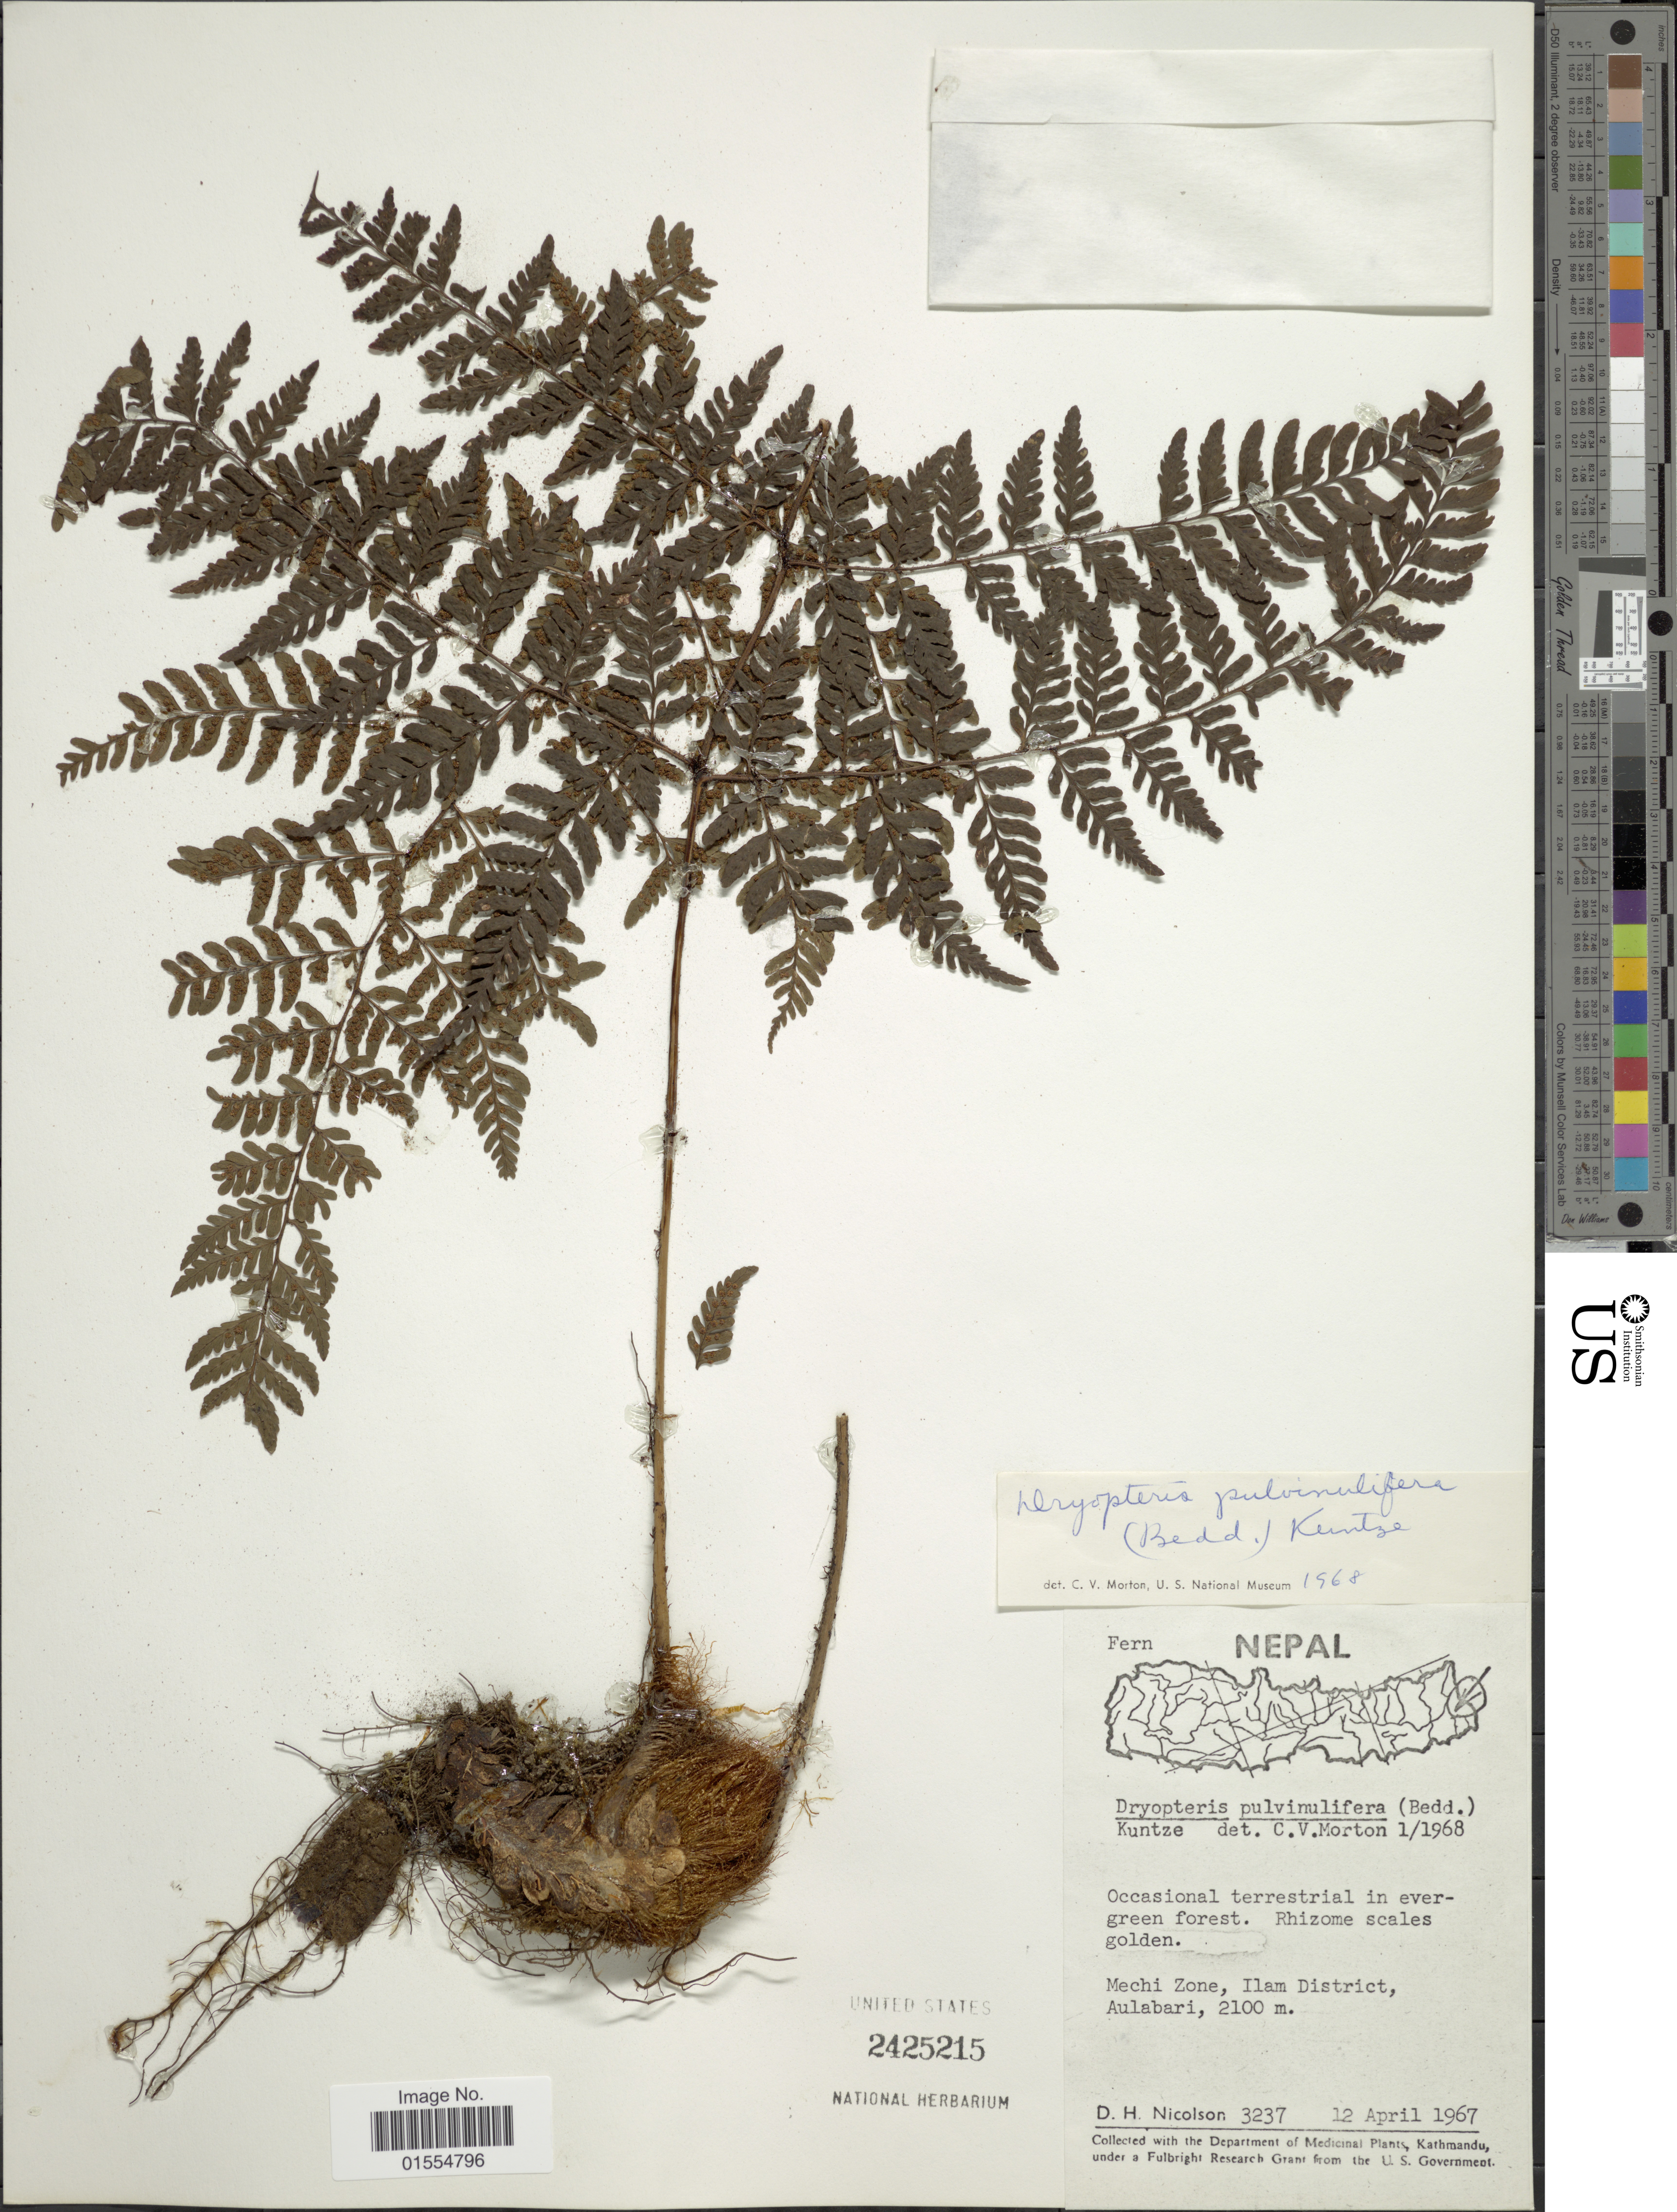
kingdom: Plantae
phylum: Tracheophyta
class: Polypodiopsida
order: Polypodiales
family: Dryopteridaceae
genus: Dryopteris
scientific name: Dryopteris pulvinulifera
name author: (Bedd.) Kuntze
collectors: D. H. Nicolson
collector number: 3237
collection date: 1967-04-12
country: Nepal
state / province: Mechi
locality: Mechi Zone, Ilam District, Aulabari, Nepal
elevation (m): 2100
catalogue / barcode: US 2425215